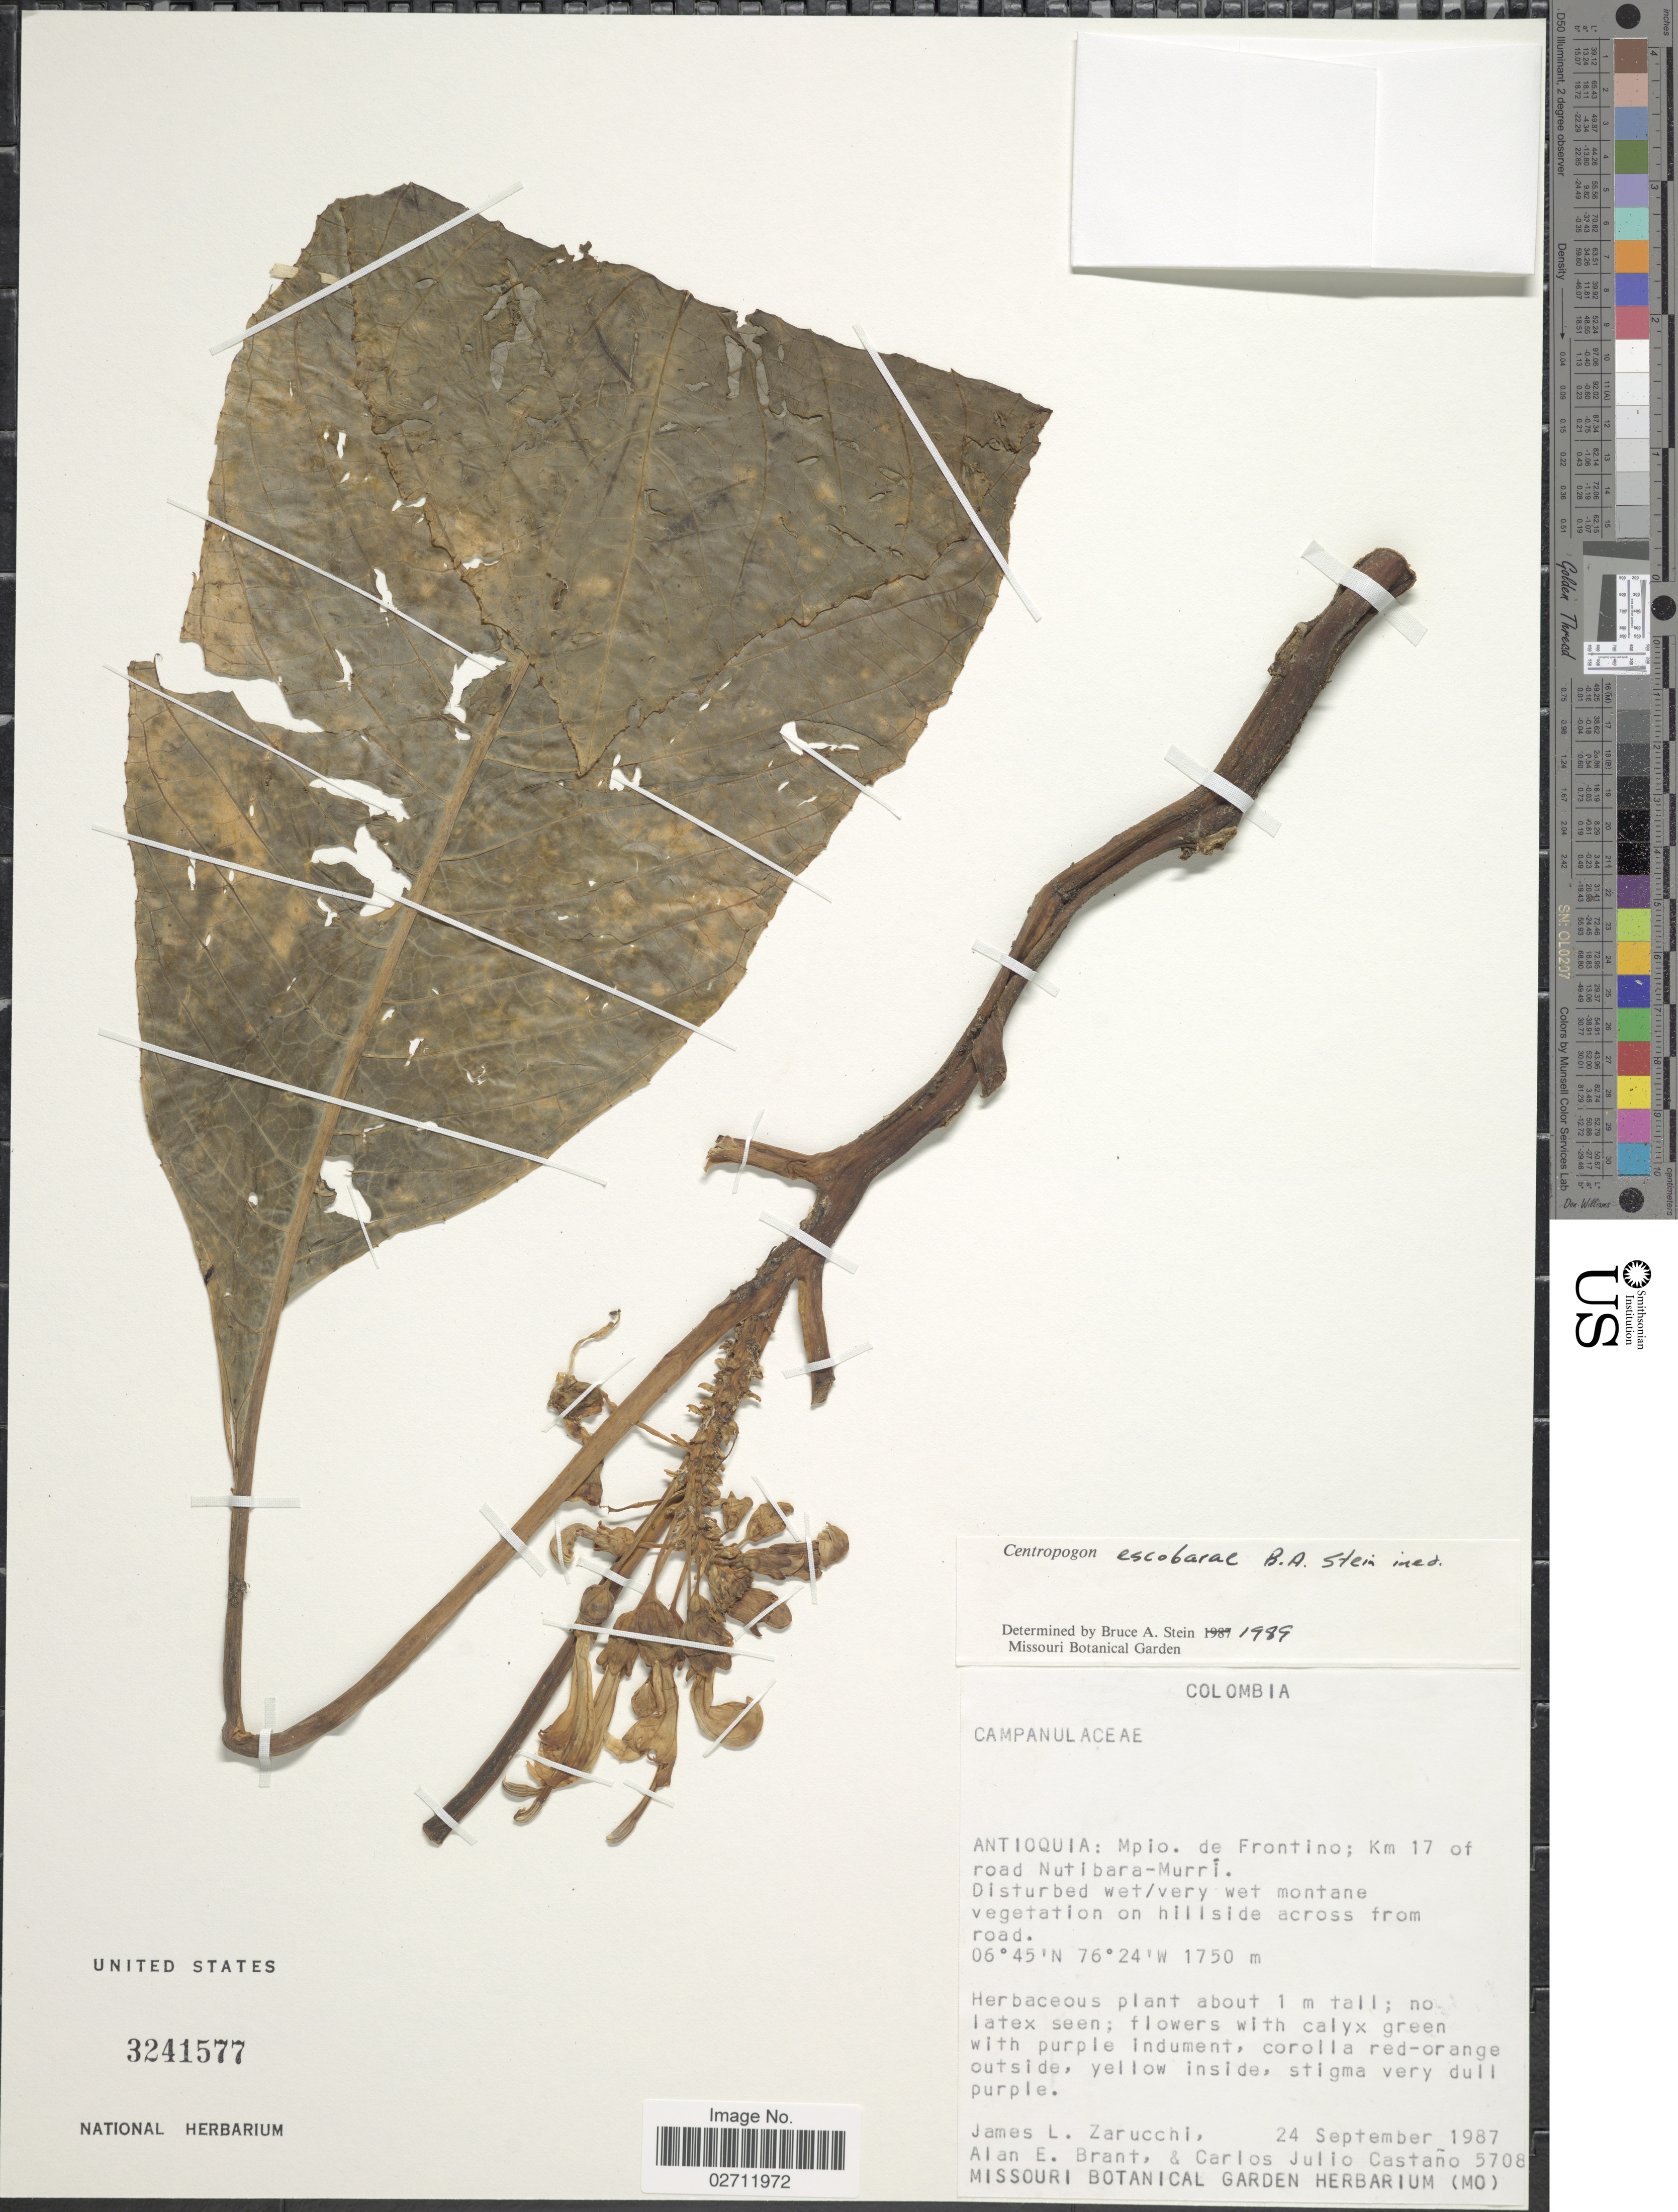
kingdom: Plantae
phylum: Tracheophyta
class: Magnoliopsida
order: Asterales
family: Campanulaceae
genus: Centropogon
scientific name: Centropogon escobarae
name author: B.A. Stein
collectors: J. L. Zarucchi, A. Brant & C. Castaño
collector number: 5708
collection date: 1987-09-24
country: Colombia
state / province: Antioquia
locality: Mpio. de Frontino; Km 17 of road Nutibara-Murri, on hillside across from road.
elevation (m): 1750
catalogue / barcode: US 3241577